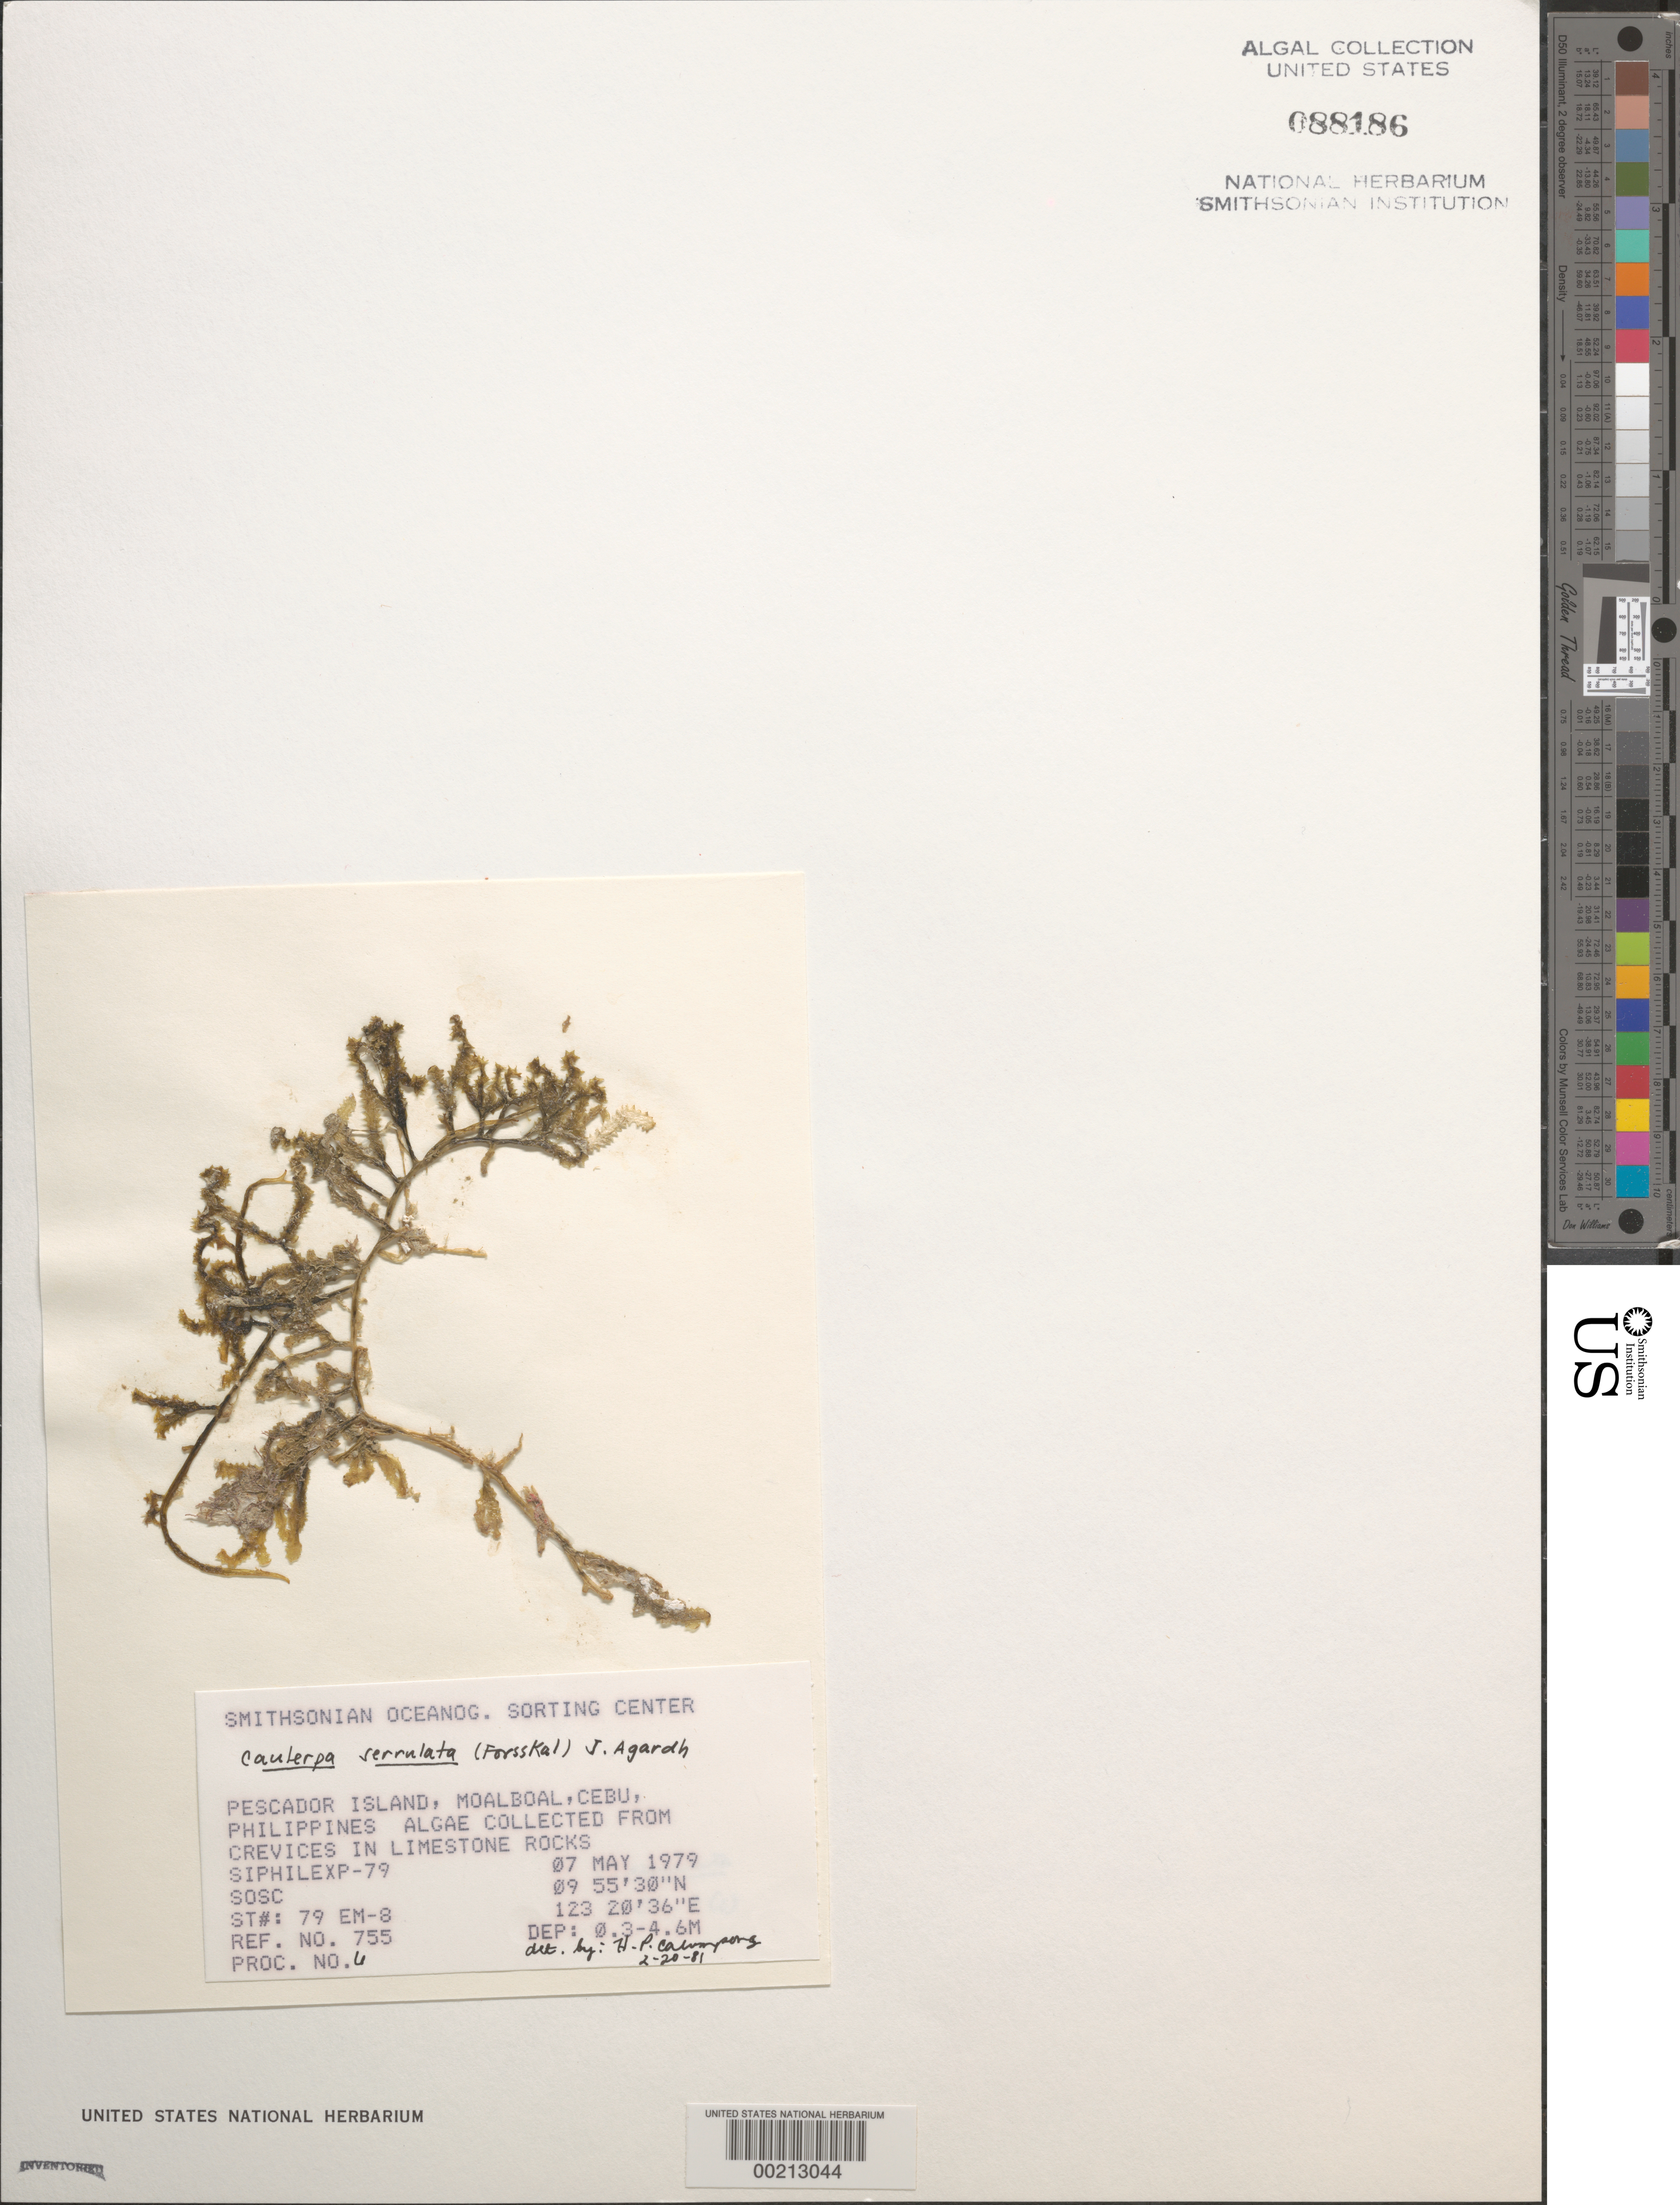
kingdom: Plantae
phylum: Chlorophyta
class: Ulvophyceae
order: Bryopsidales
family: Caulerpaceae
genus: Caulerpa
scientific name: Caulerpa serrulata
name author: (Forssk.) J. Agardh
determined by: Calumpong, H. P.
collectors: SOSC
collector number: Station 79 Em-8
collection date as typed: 07 May 1979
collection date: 1979-05-07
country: Philippines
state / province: Central Visayas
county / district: Cebu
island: Pescador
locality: Moalboal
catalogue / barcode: US 88186